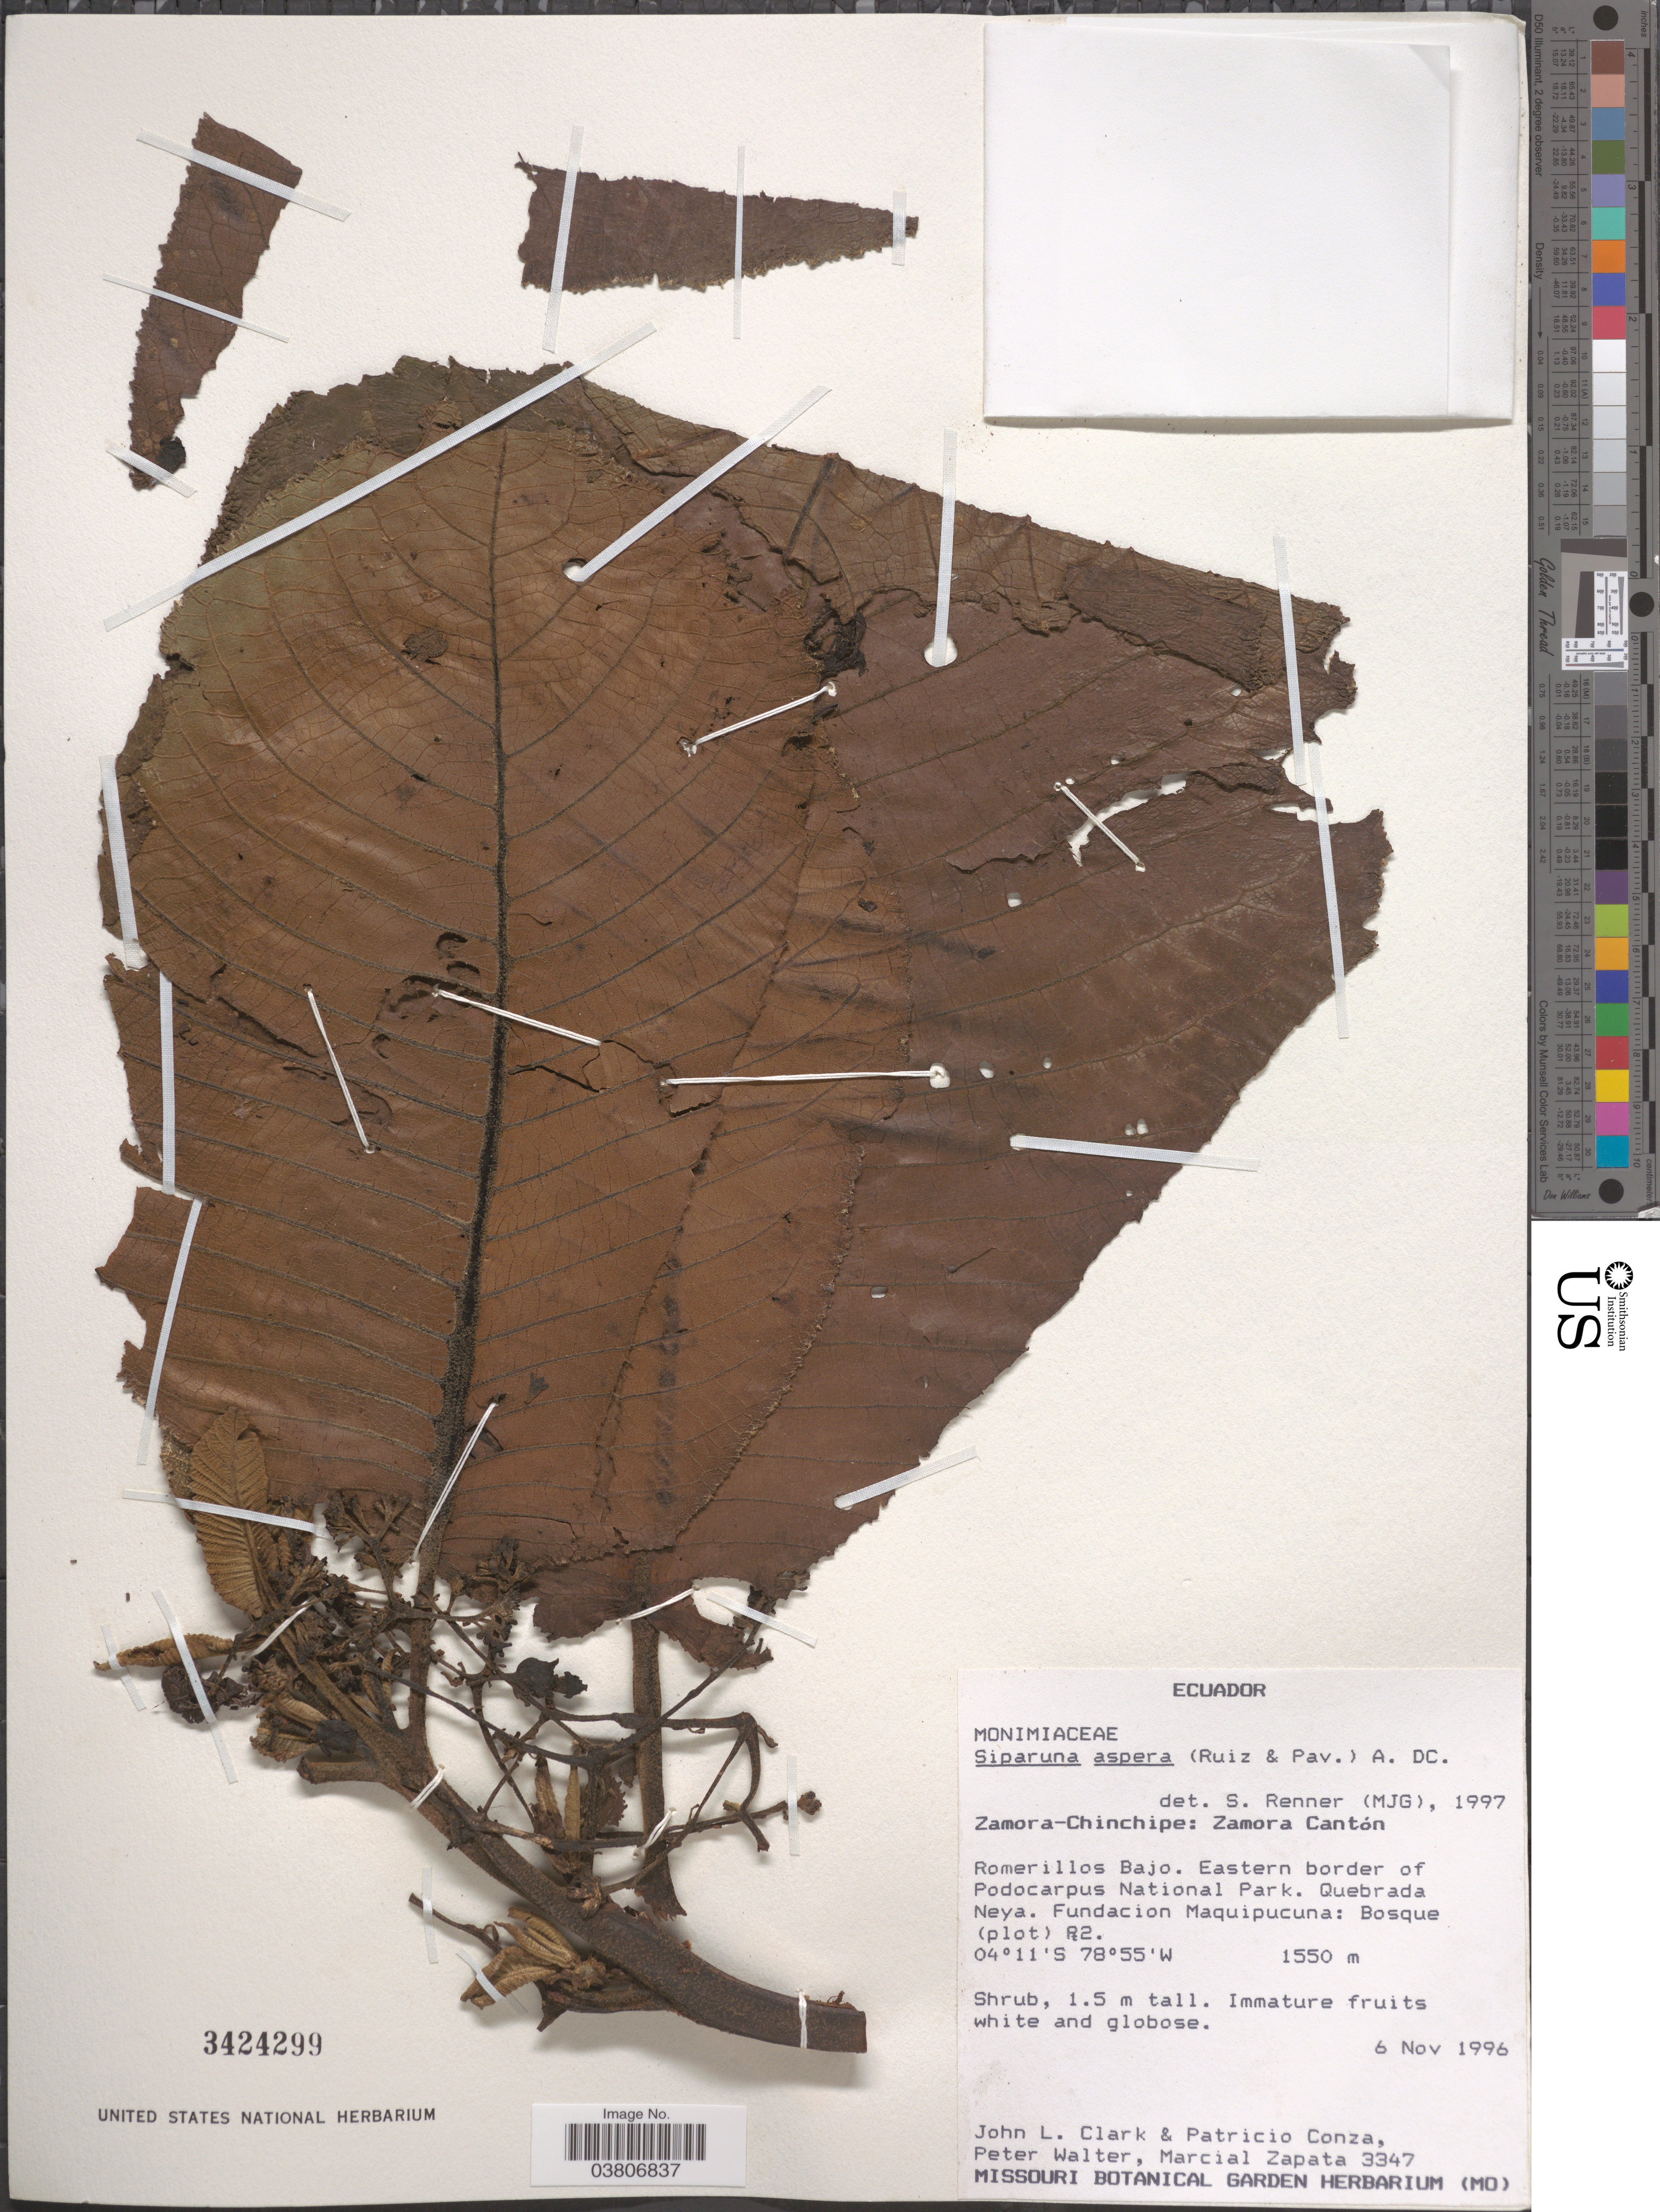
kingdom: Plantae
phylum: Tracheophyta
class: Magnoliopsida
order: Laurales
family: Siparunaceae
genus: Siparuna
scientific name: Siparuna aspera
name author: (Ruiz & Pav.) A. DC.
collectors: J. L. Clark, P. Conza, P. Walter & M. Zapata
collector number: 3347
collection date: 1996-11-06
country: Ecuador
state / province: Zamora-Chinchipe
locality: Zamora Cantón. Romerillos Bajo. Eastern border of Podocarpus National Park. Quebrada Neya. Fundacion Maquipucana: Bosque (plot) R2.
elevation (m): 1550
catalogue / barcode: US 3424299